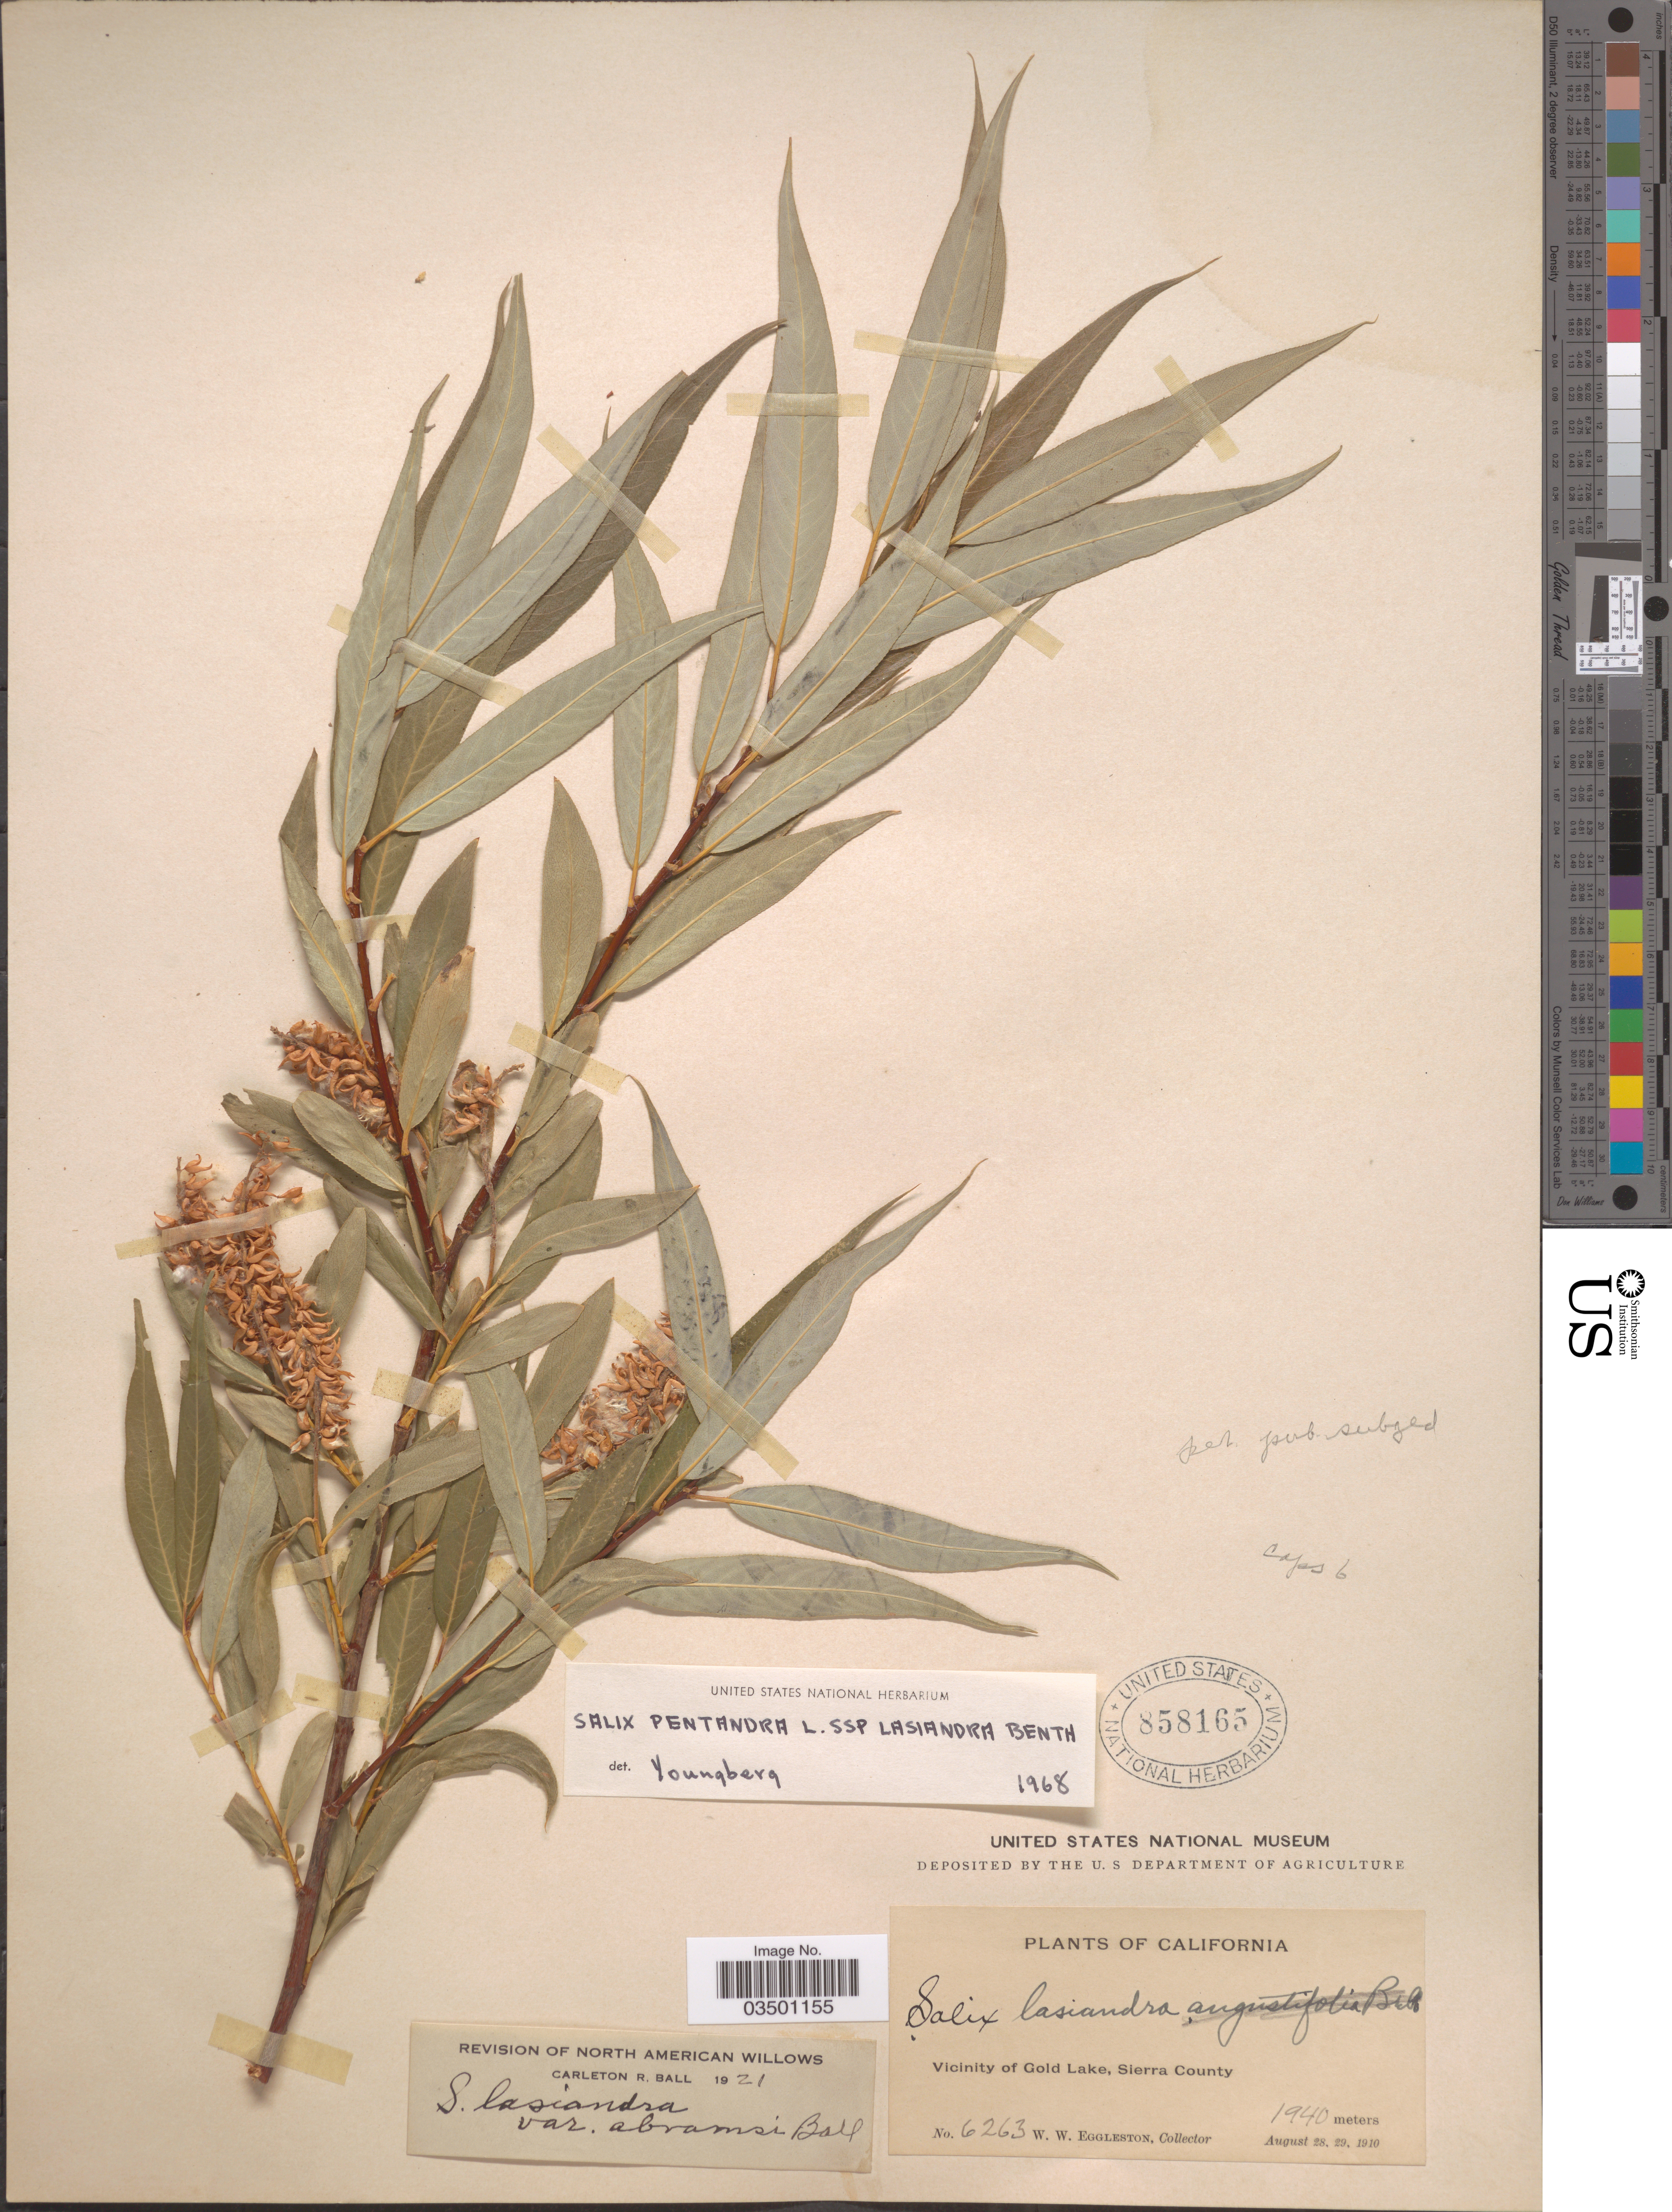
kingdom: Plantae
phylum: Tracheophyta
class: Magnoliopsida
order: Malpighiales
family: Salicaceae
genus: Salix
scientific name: Salix lasiandra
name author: Benth.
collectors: W. W. Eggleston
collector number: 6263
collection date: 1910-08-28/1910-08-29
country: United States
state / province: California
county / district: Sierra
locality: Vicinity of Gold Lake, Sierra County.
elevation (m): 1940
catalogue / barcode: US 858165